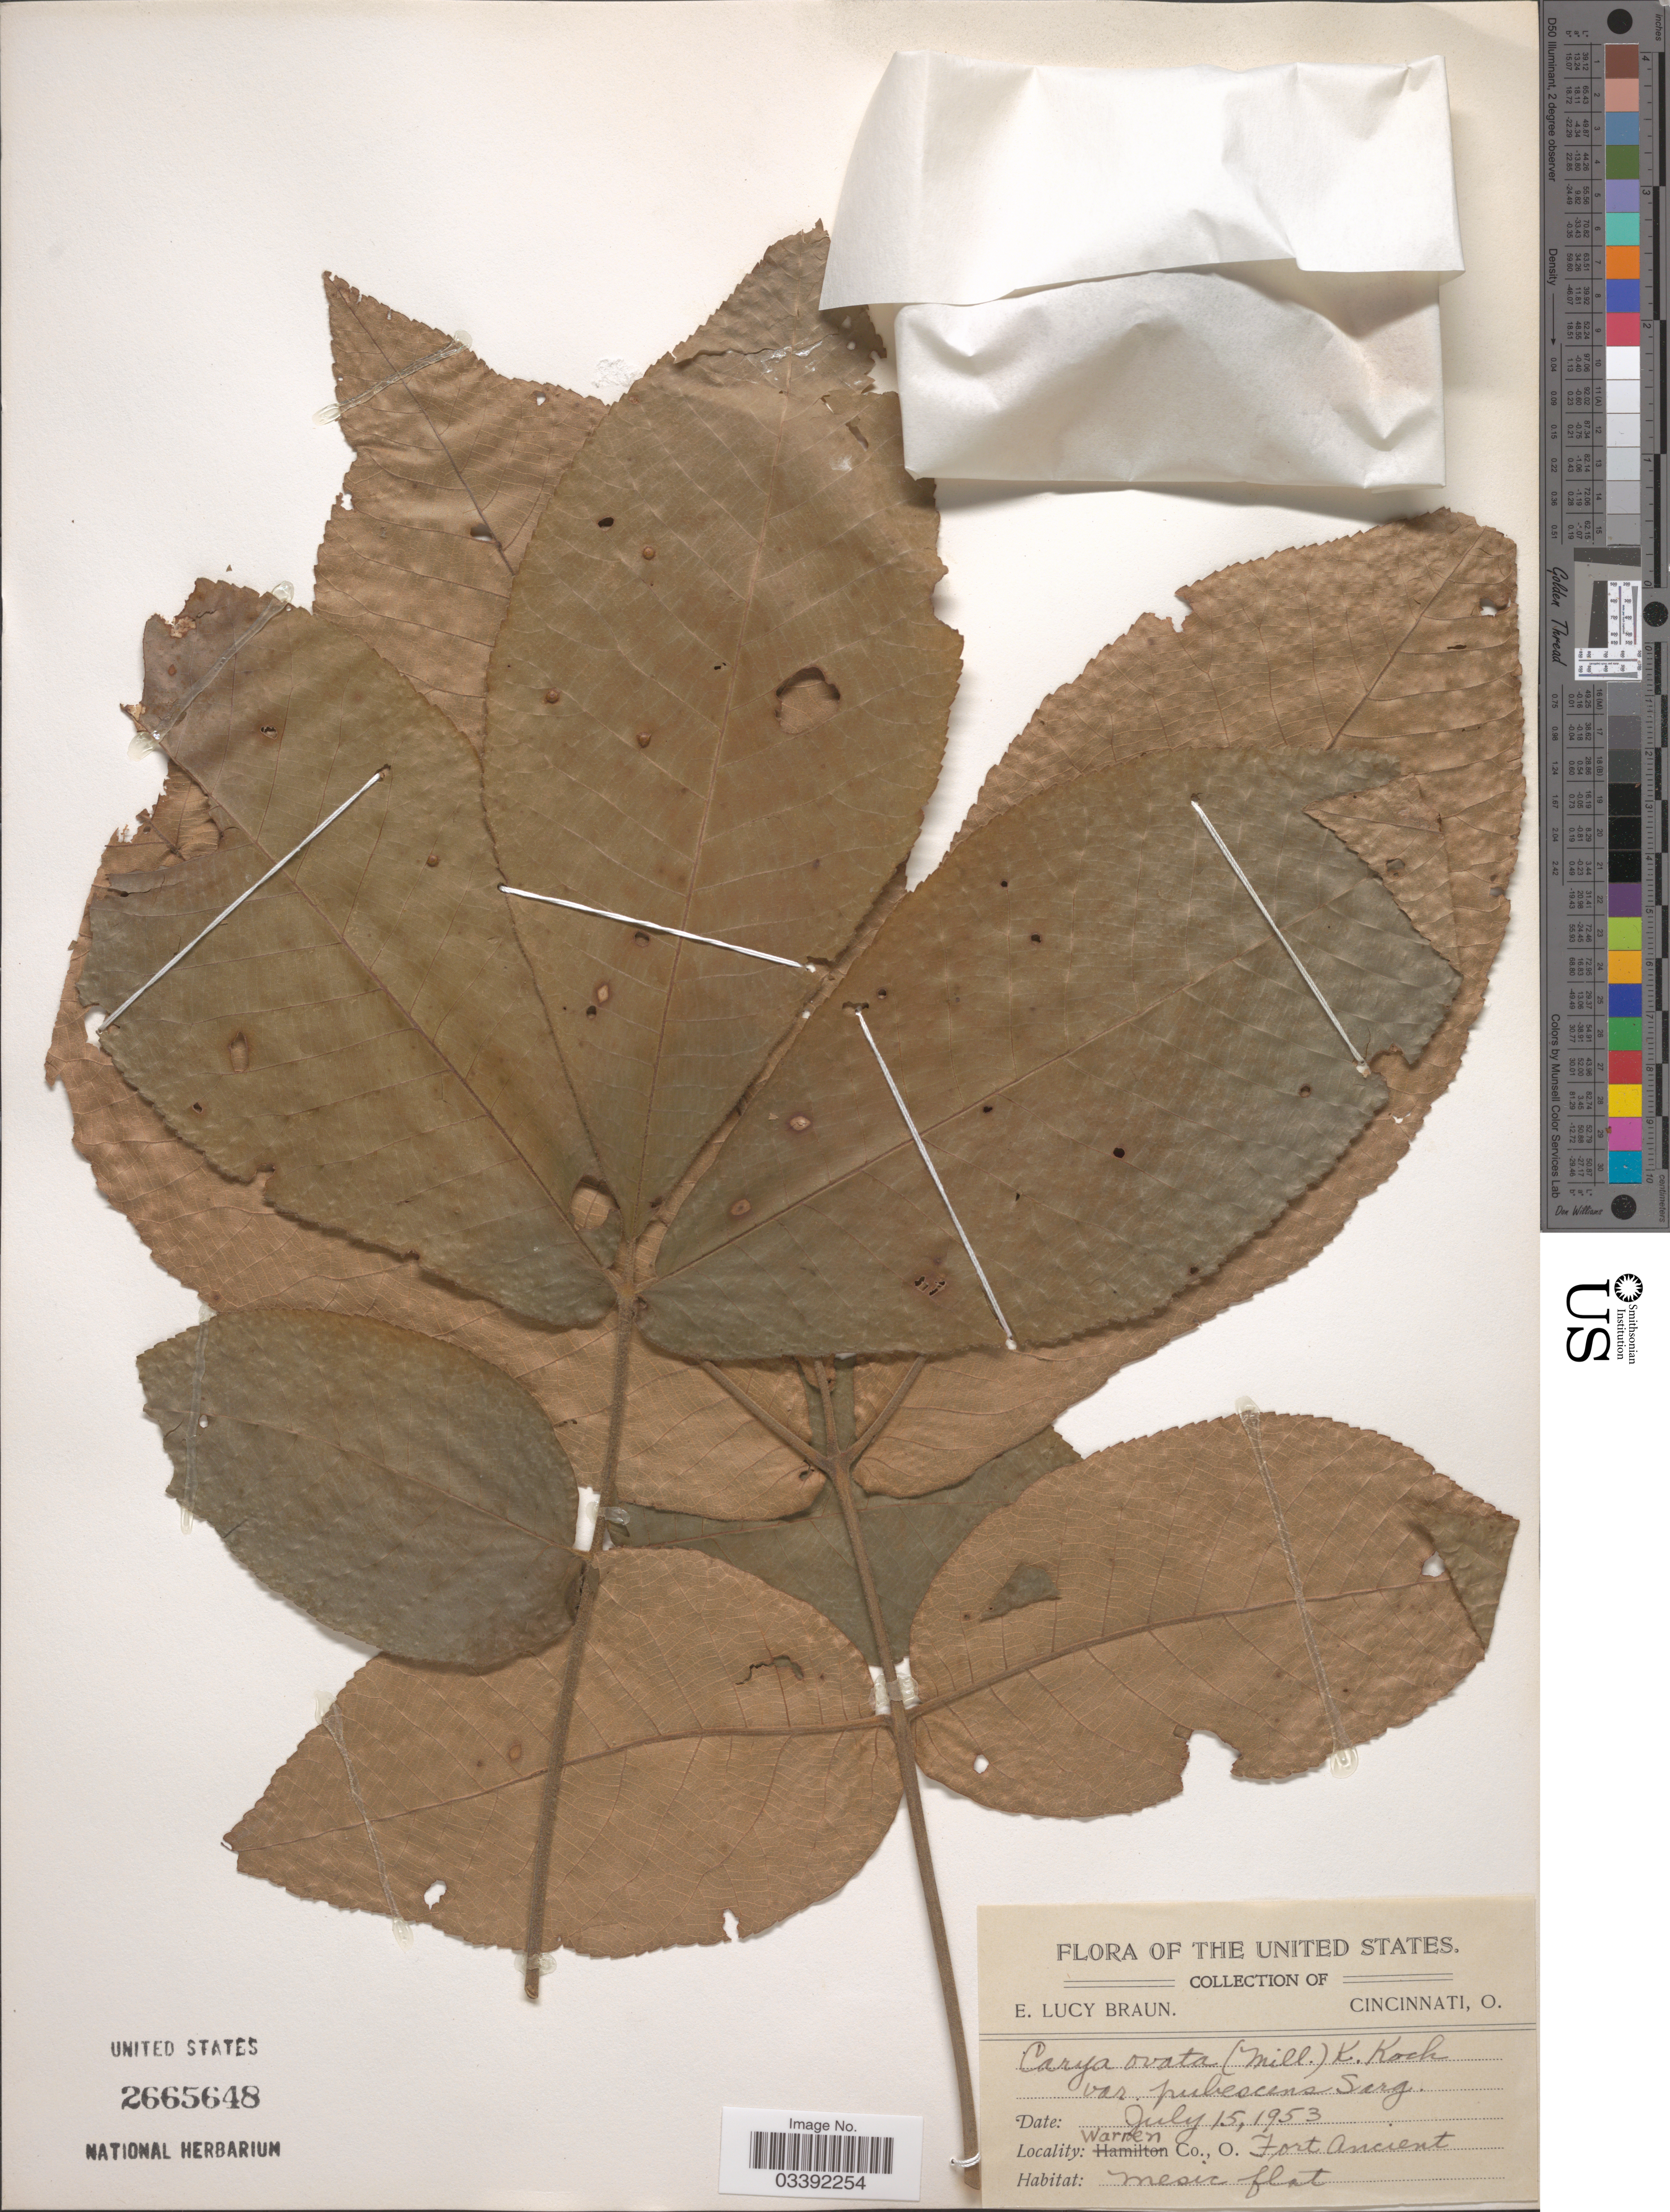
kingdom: Plantae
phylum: Tracheophyta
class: Magnoliopsida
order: Fagales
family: Juglandaceae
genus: Carya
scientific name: Carya ovata var. pubescens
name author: Sarg.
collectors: E. L. Braun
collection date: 1953-07-15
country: United States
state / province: Ohio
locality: Warren Co. Fort Ancient.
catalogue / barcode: US 2665648